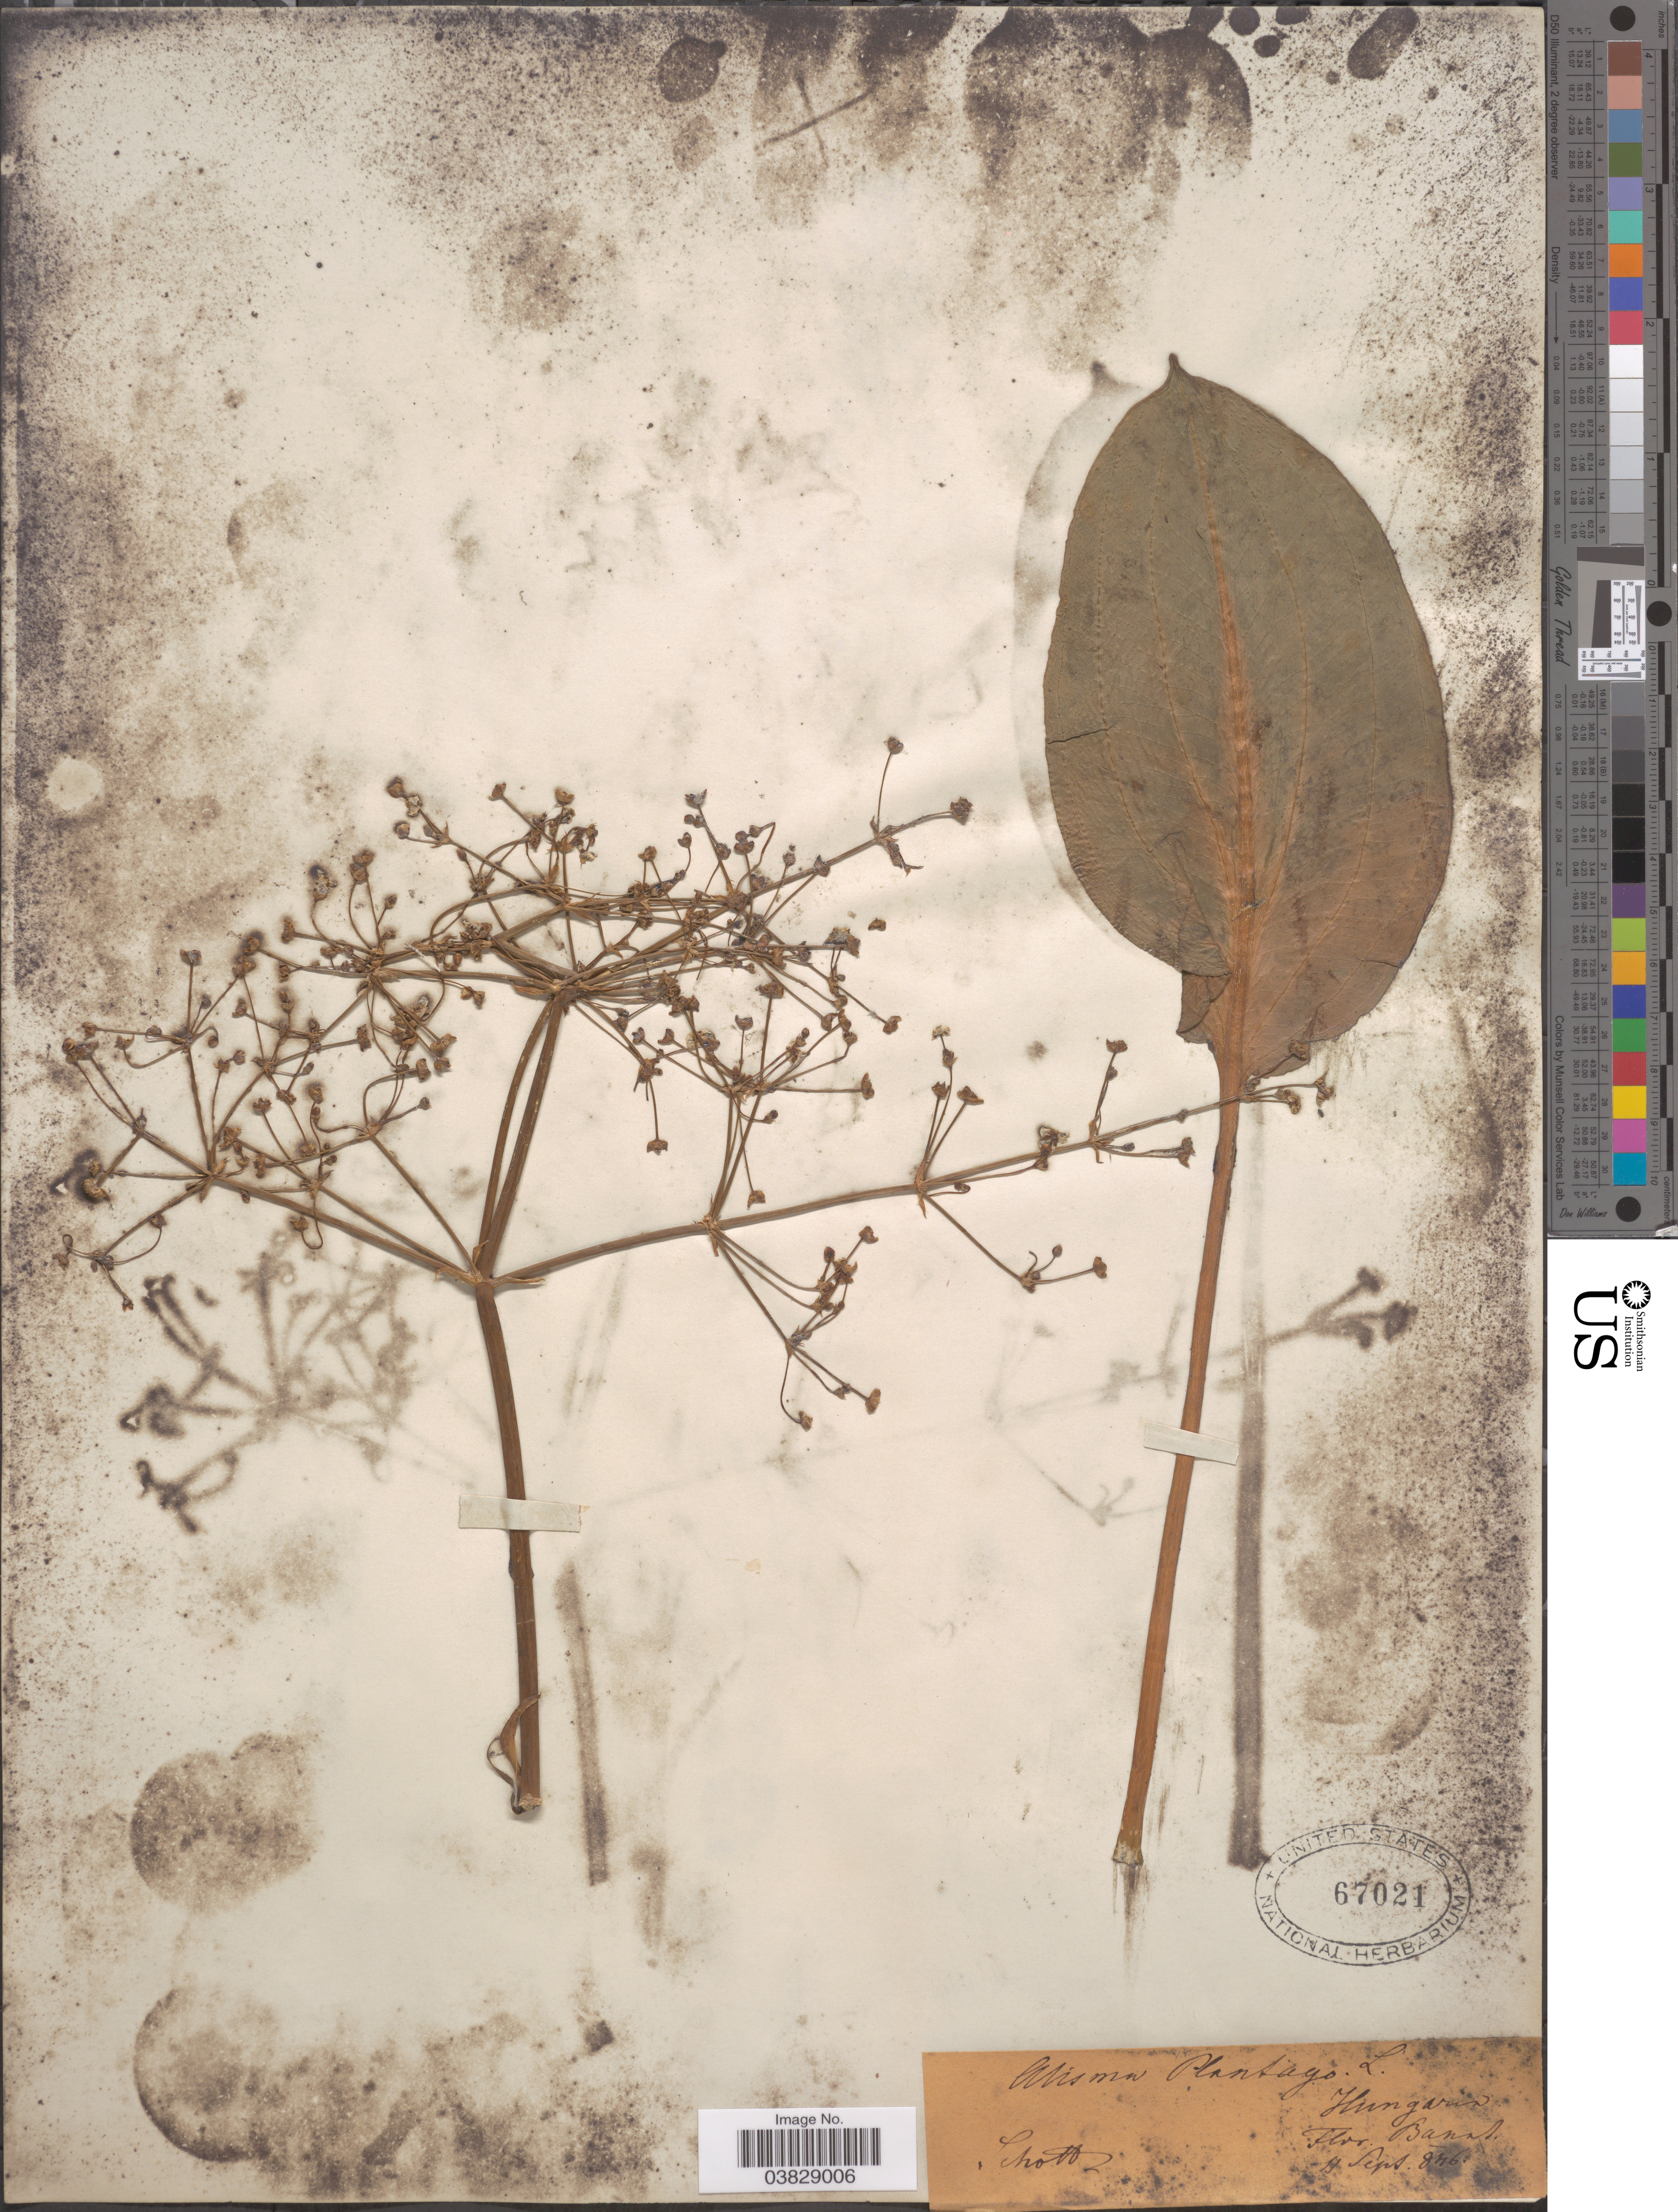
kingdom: Plantae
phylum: Tracheophyta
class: Liliopsida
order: Alismatales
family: Alismataceae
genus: Alisma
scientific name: Alisma plantago-aquatica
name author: L.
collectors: -. Schottz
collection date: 1846-09-11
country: Hungary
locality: Flor. Banat.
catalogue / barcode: US 67021